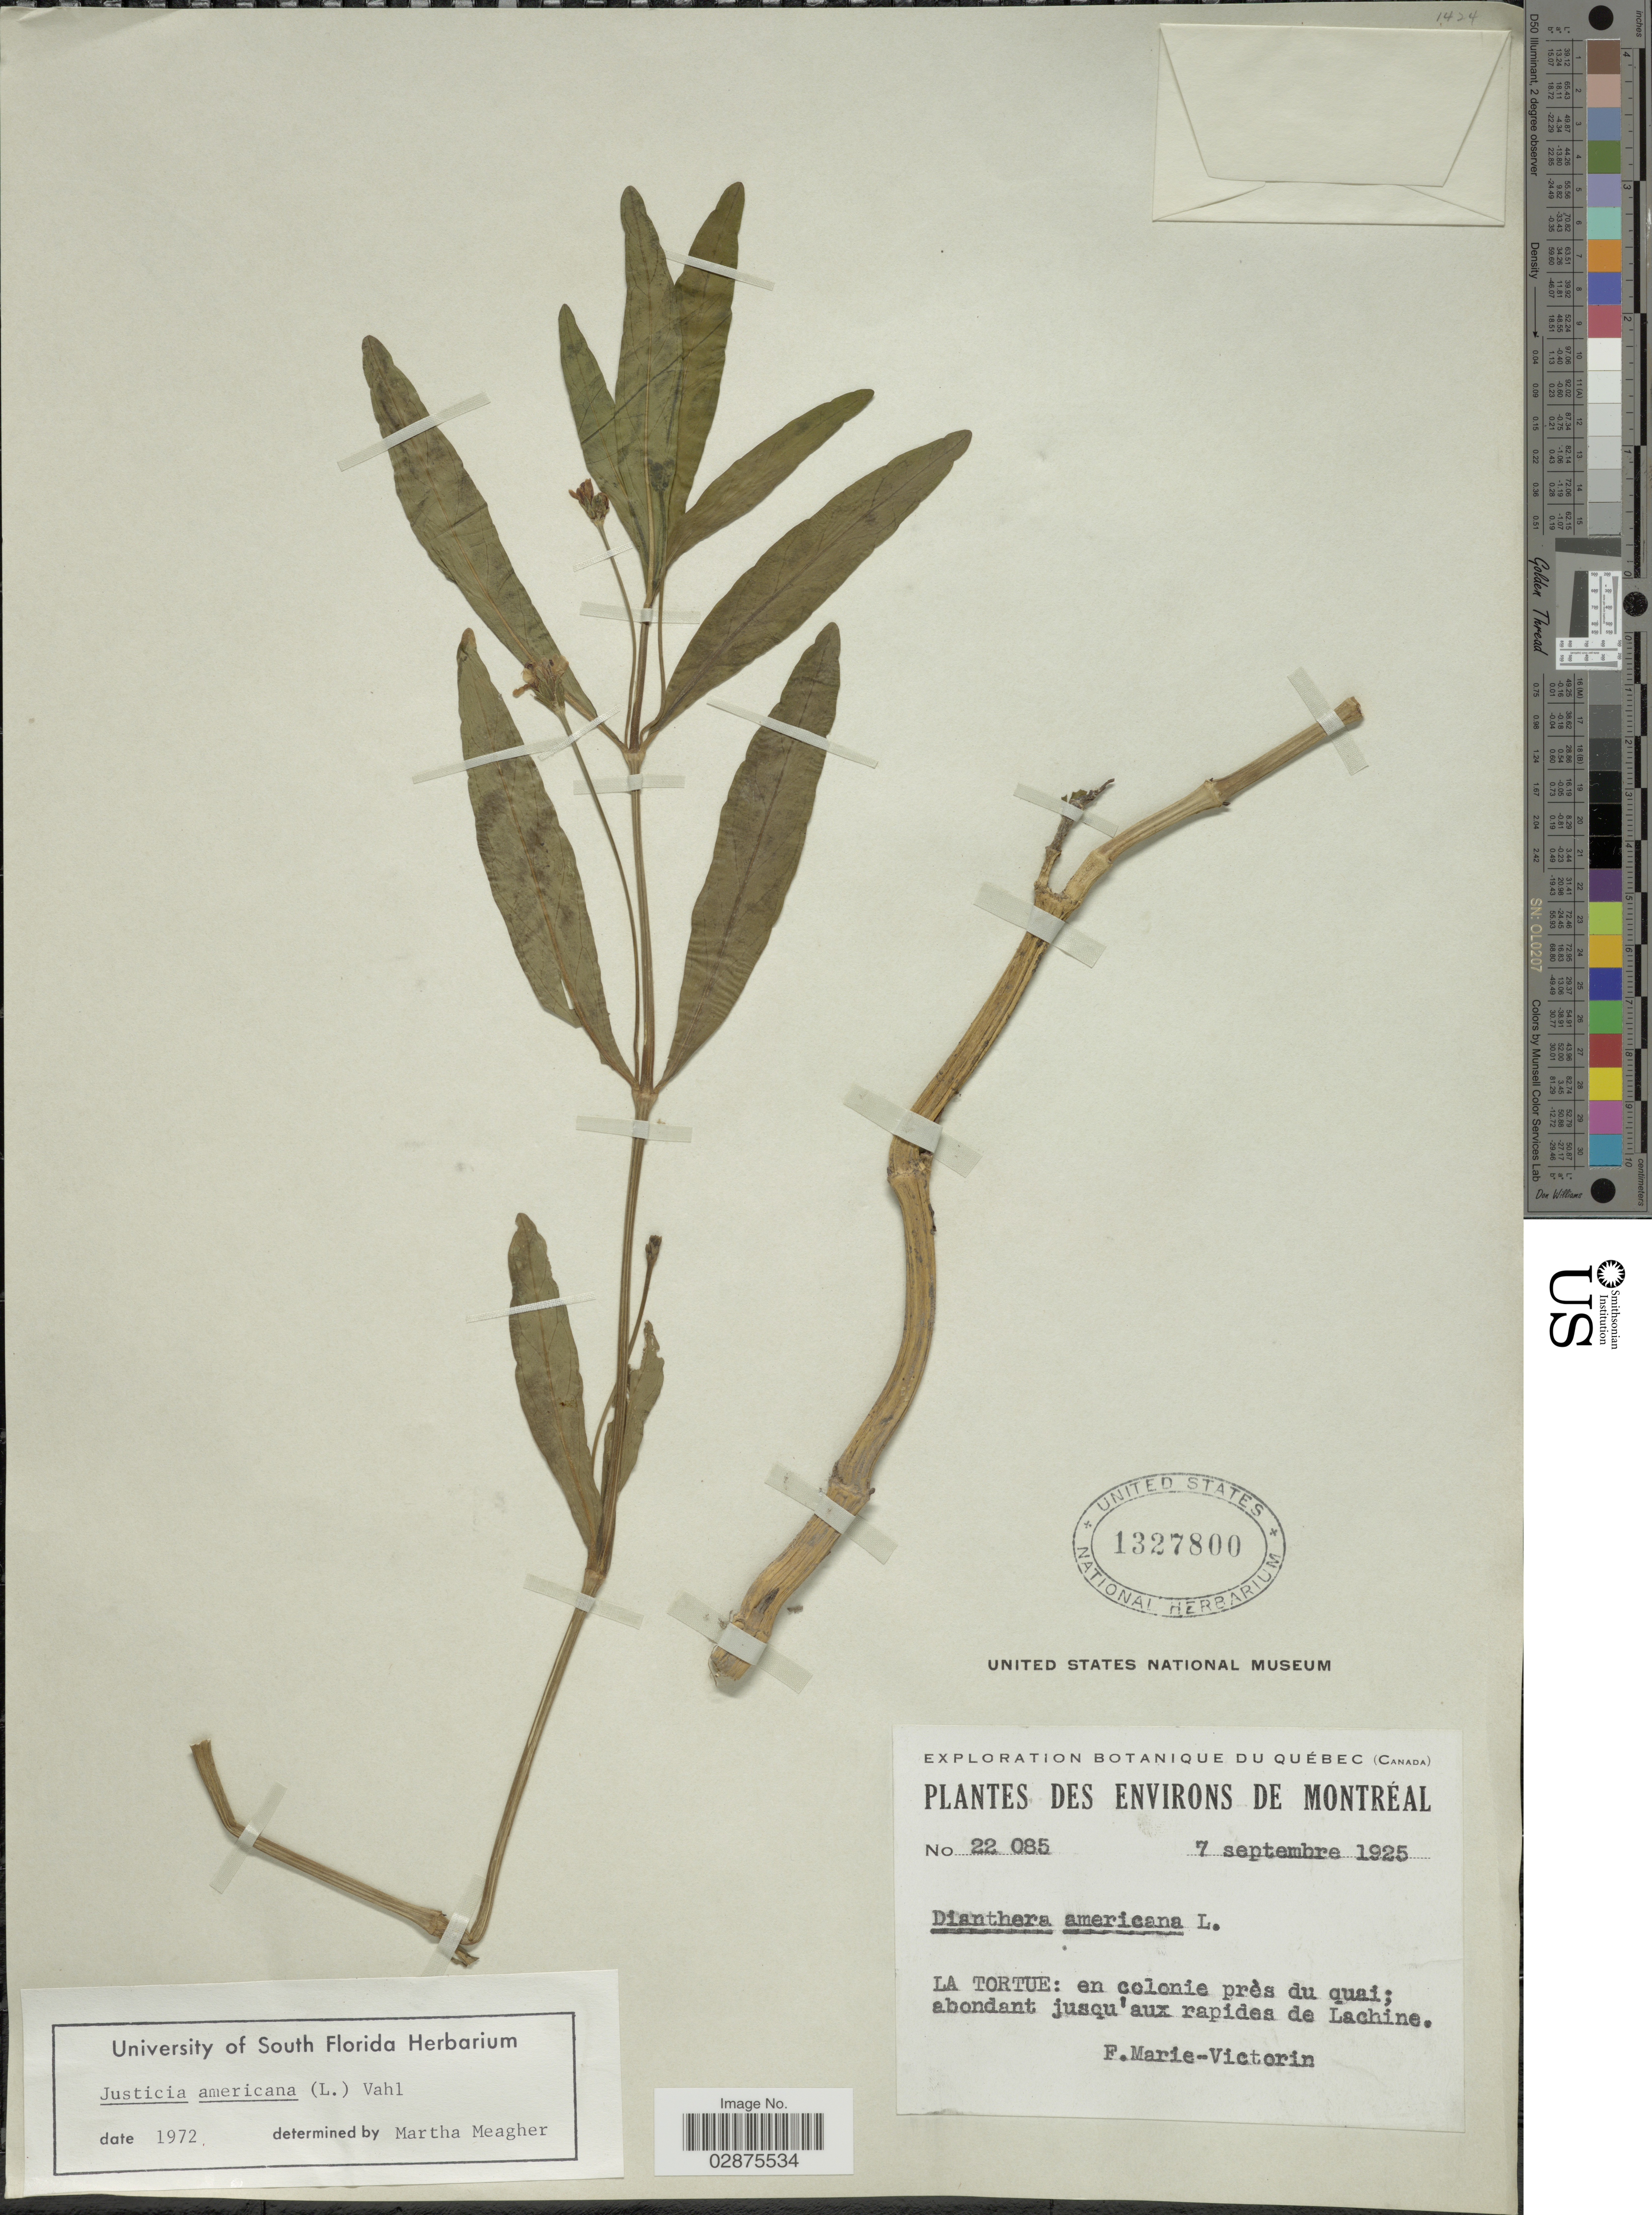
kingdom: Plantae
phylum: Tracheophyta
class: Magnoliopsida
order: Lamiales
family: Acanthaceae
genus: Justicia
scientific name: Justicia americana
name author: (L.) Vahl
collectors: F. Marie-Victorin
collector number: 22085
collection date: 1925-09-07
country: Canada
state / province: Quebec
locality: La Tortue: en colonie près du quai; abondant jusqu'aux rapides de Lachine.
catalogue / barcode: US 1327800